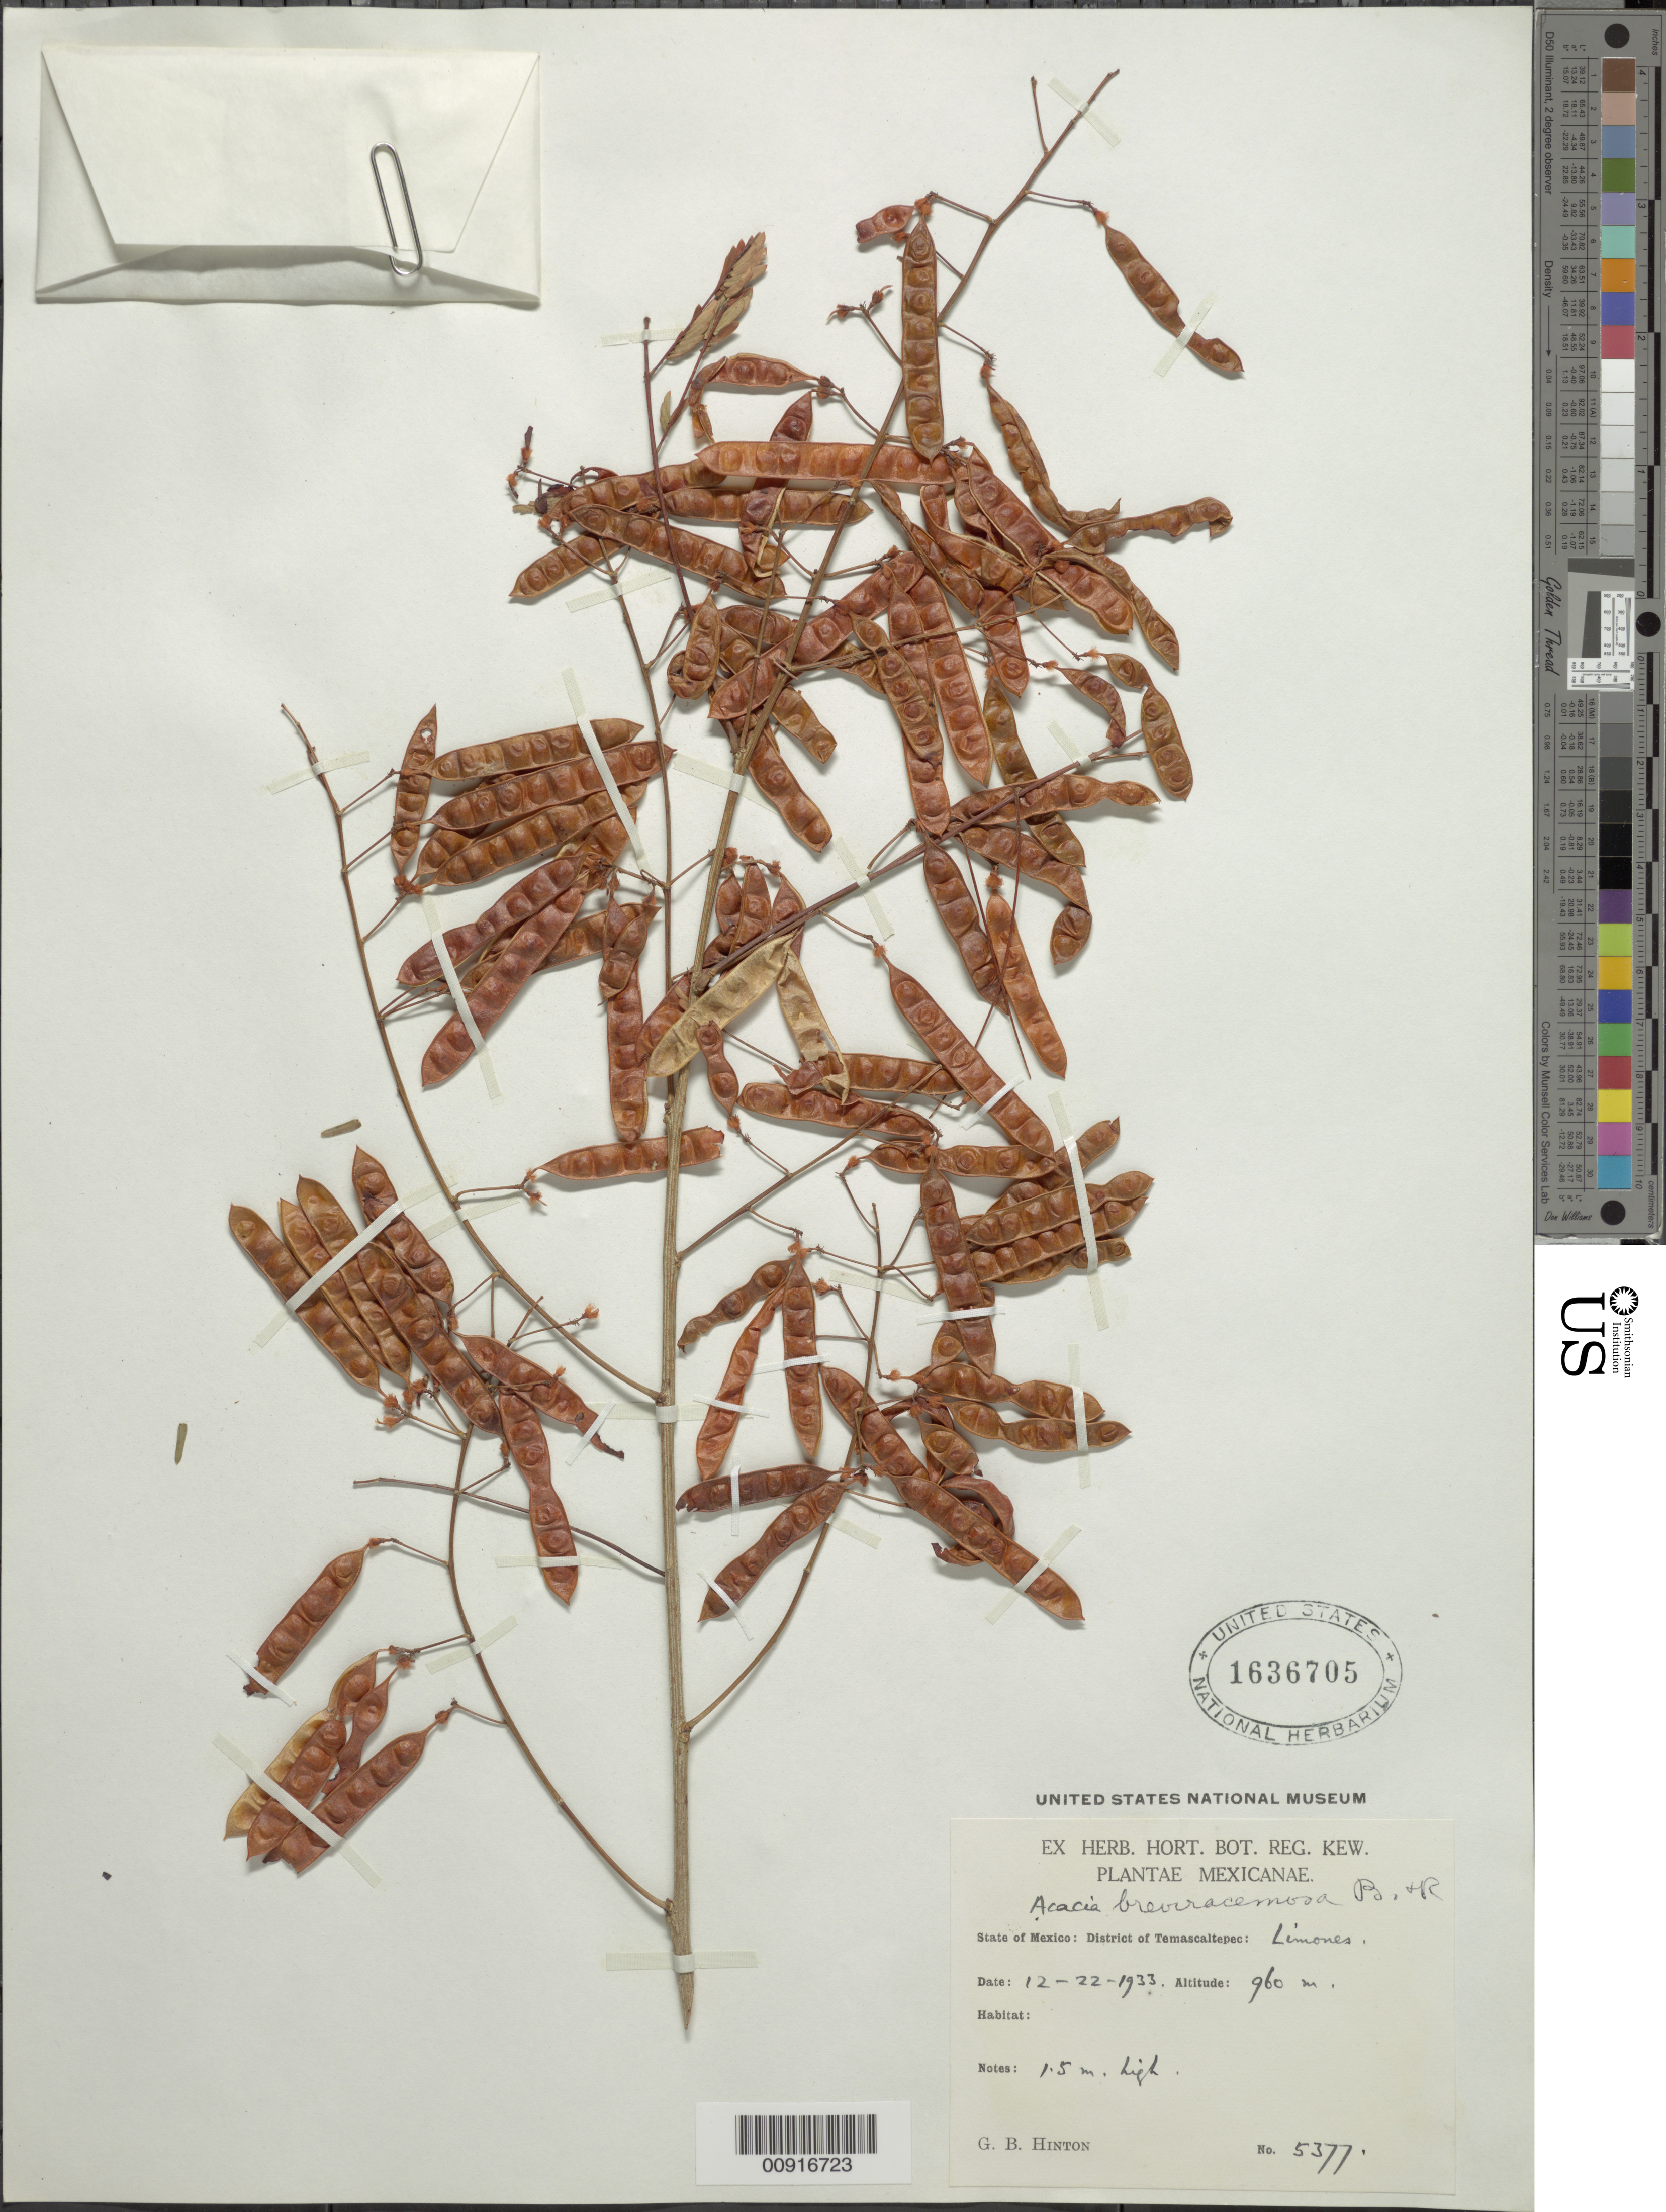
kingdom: Plantae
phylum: Tracheophyta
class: Magnoliopsida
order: Fabales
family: Fabaceae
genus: Acaciella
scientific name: Acaciella painteri var. houghii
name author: (Britton & Rose) L. Rico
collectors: G. B. Hinton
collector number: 5377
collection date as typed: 22 Dec 1933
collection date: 1933-12-22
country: Mexico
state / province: México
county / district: Temascaltepec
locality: State of Mexico: District of Temascaltepec: Limones.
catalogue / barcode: US 1636705